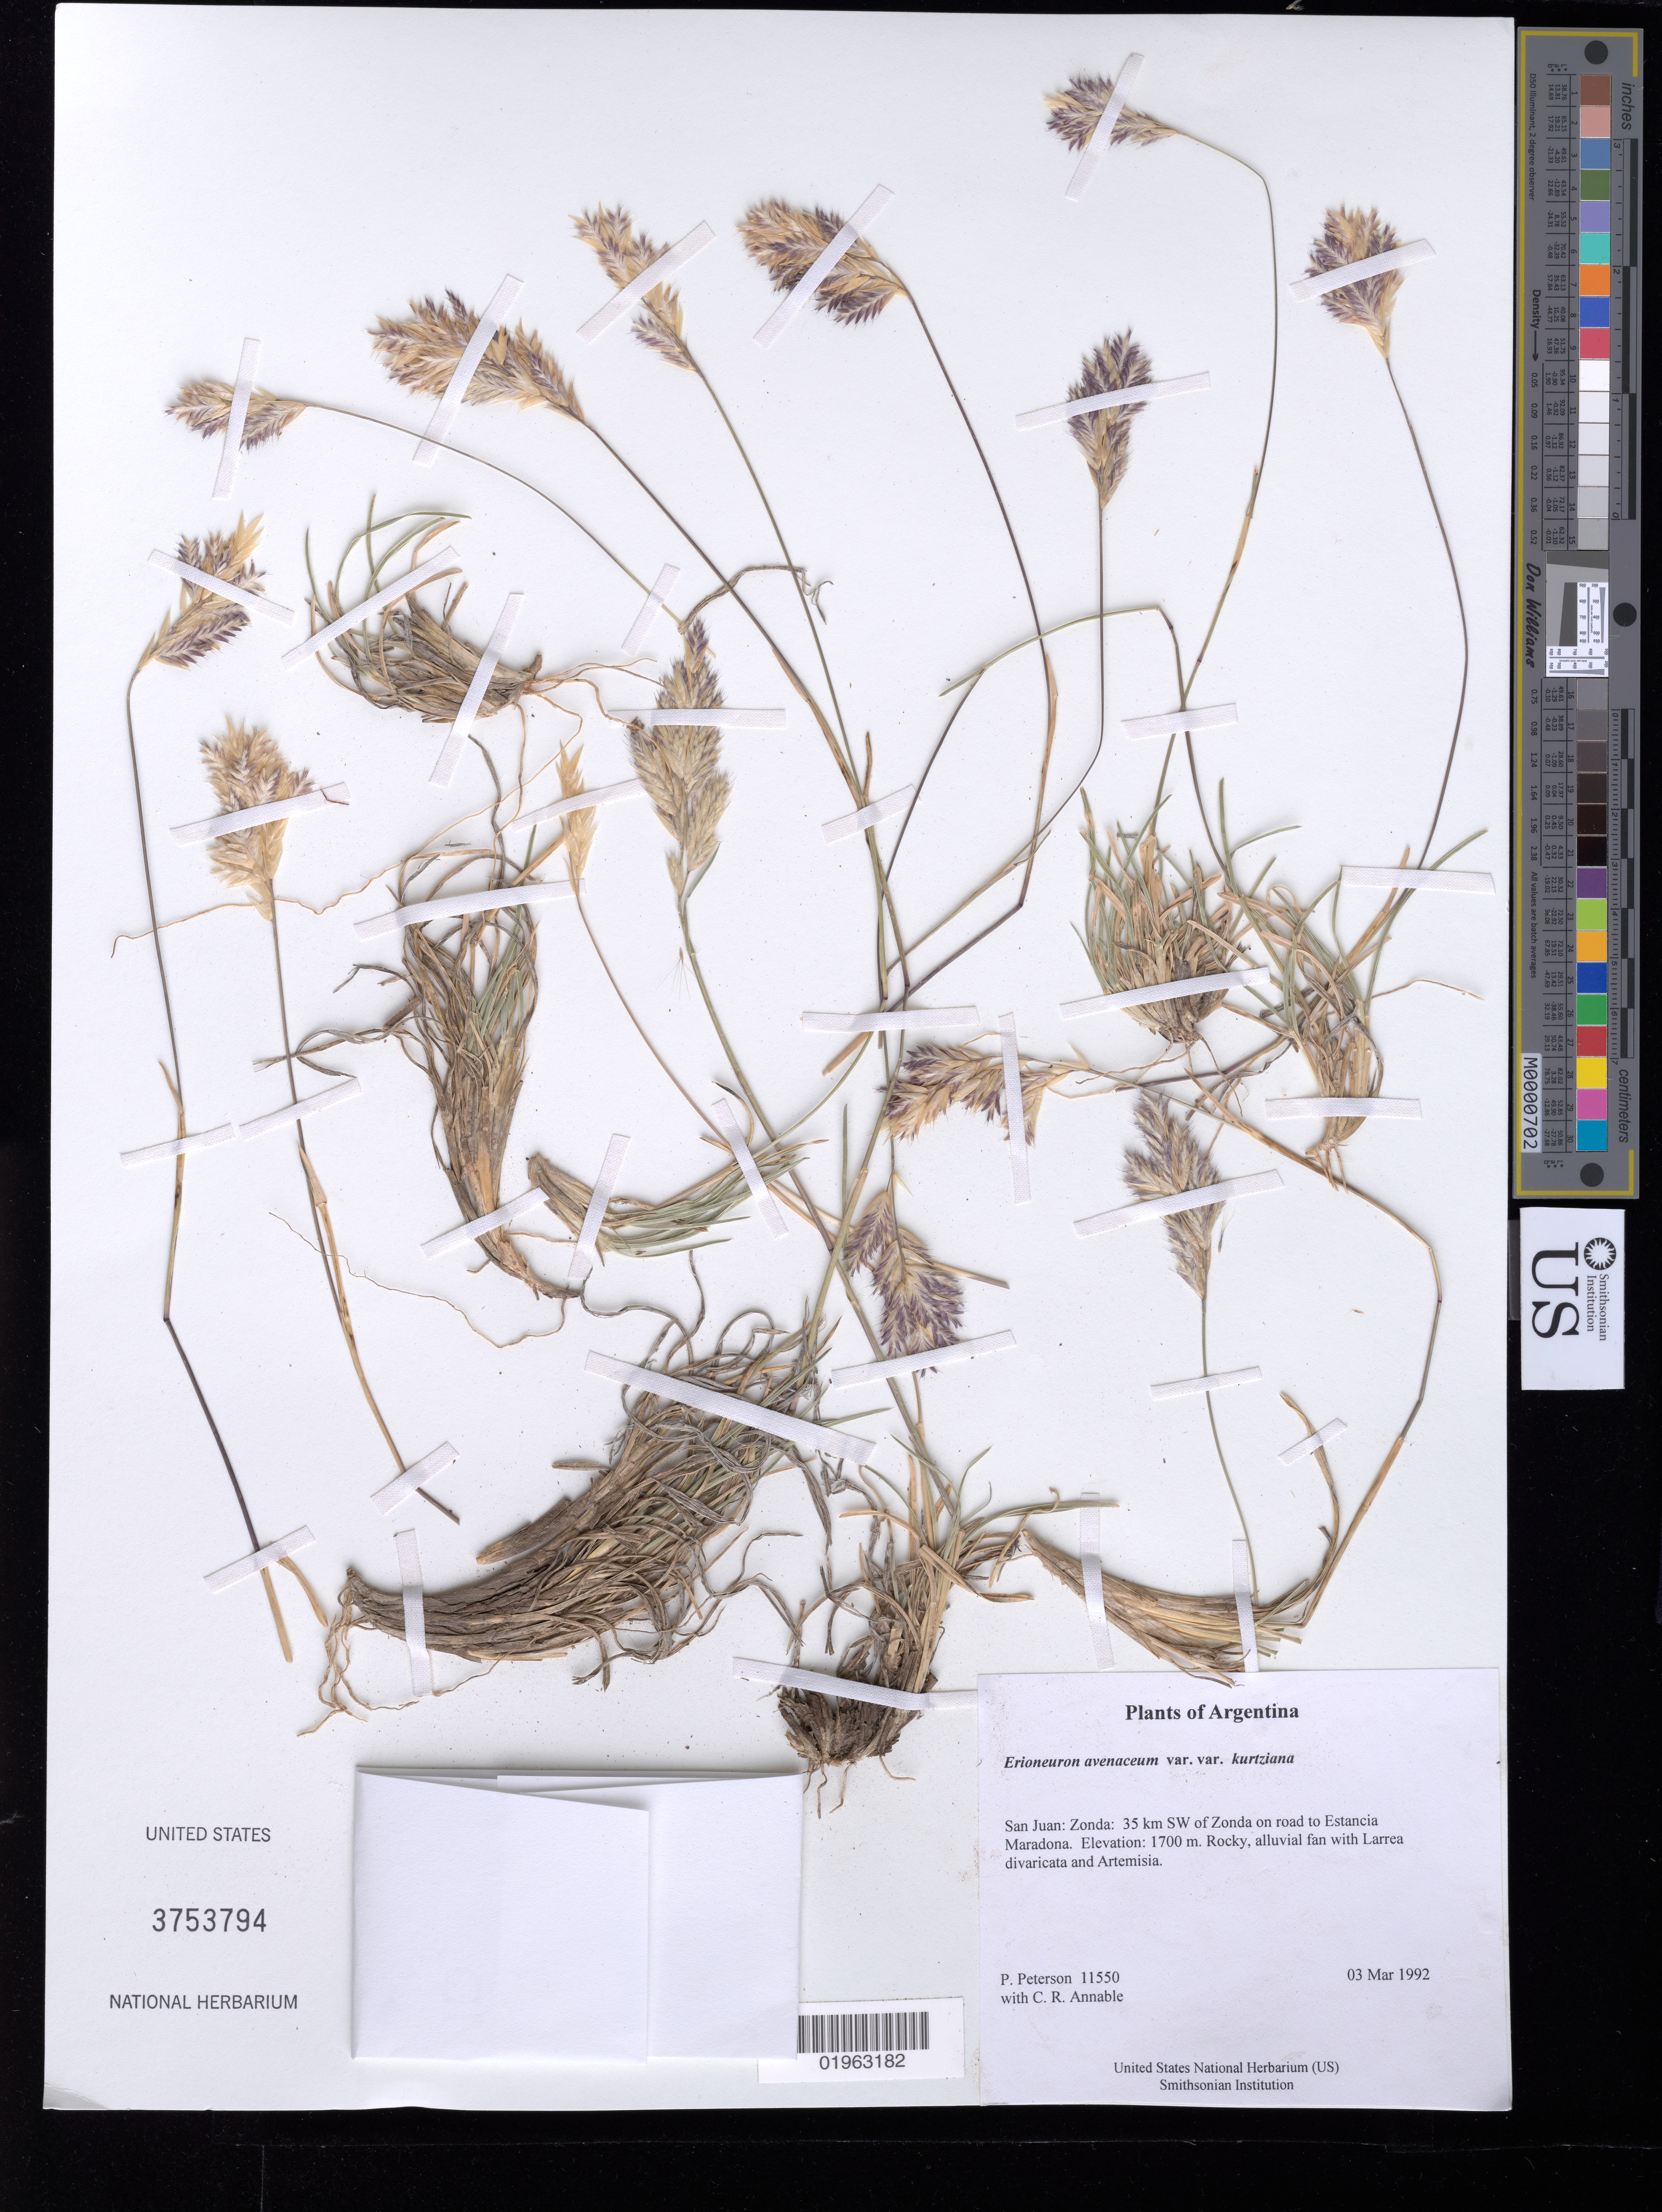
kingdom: Plantae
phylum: Tracheophyta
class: Liliopsida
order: Poales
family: Poaceae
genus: Erioneuron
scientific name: Erioneuron avenaceum var. kurtziana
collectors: P. M. Peterson & C. R. Annable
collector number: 11550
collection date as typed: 03 Mar 1992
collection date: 1992-03-03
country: Argentina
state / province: San Juan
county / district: Zonda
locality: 35 km SW of Zonda on road to Estancia Maradona.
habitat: Rocky, alluvial fan with Larrea divaricata and Artemisia.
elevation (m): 1700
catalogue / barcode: US 3753794